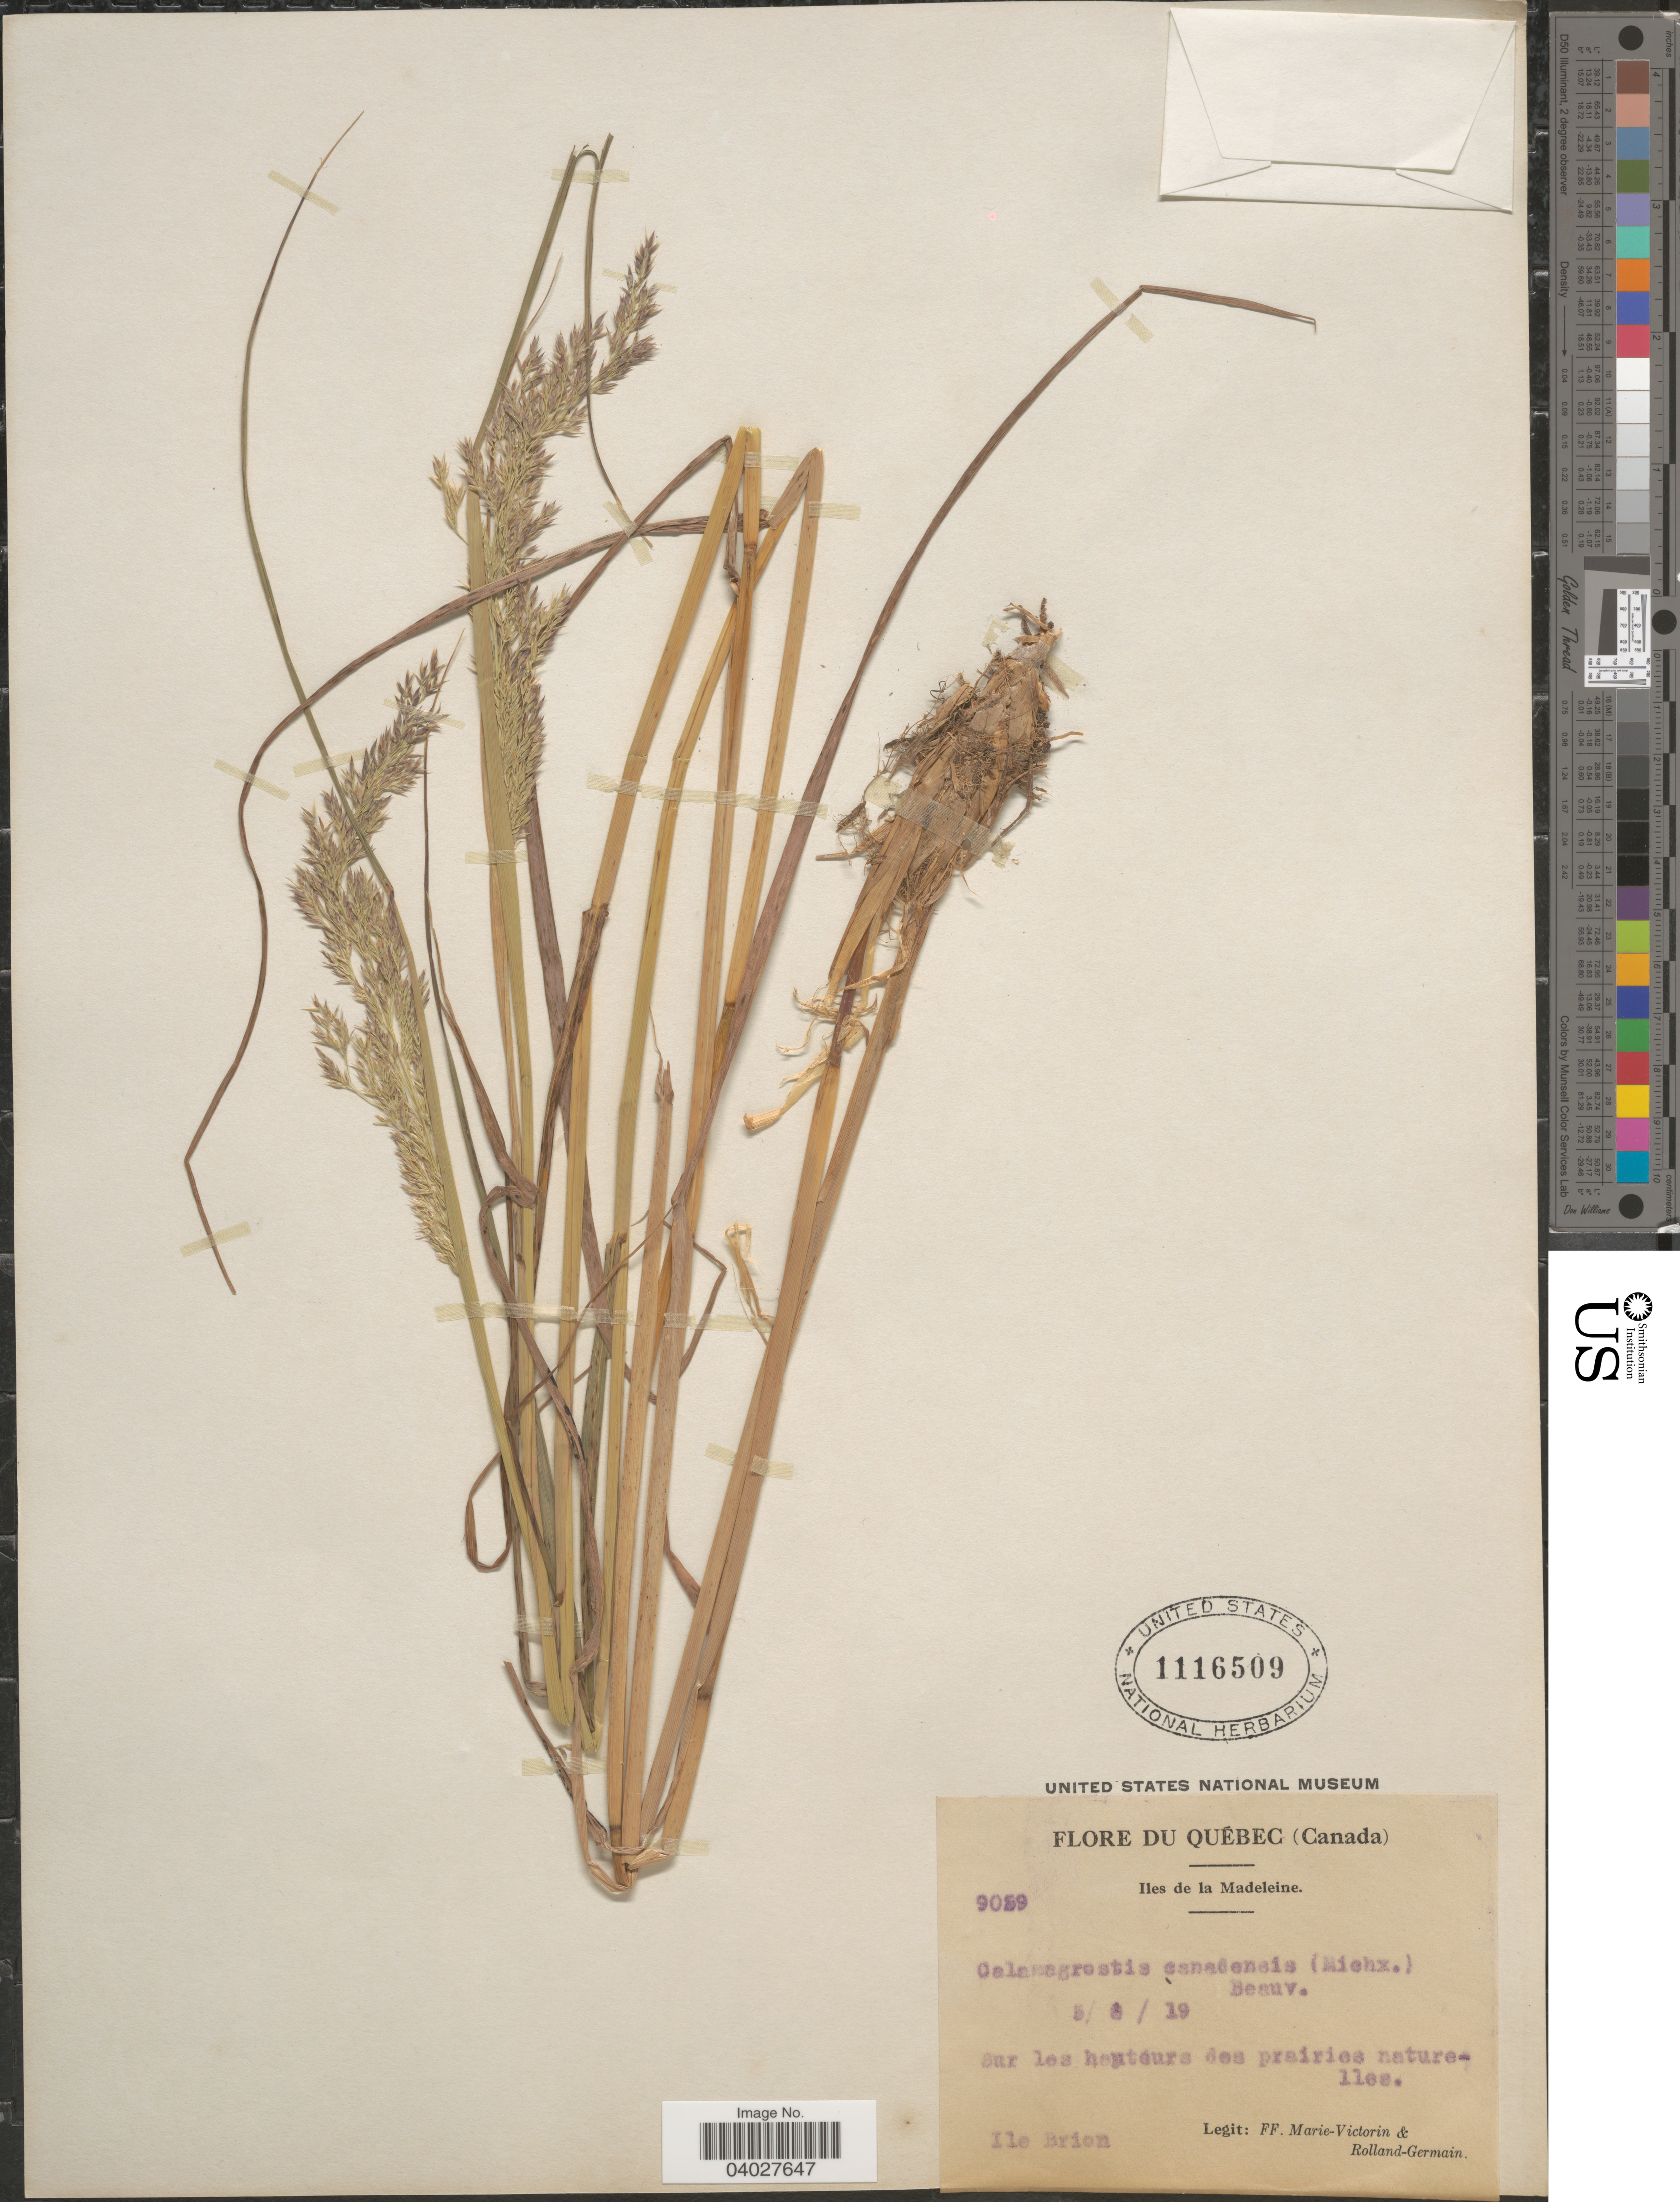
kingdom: Plantae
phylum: Tracheophyta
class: Liliopsida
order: Poales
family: Poaceae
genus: Calamagrostis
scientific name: Calamagrostis canadensis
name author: (Michx.) P. Beauv.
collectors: F. Marie-Victorin & Rolland-Germain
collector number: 9059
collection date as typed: Transcribed d/m/y: 5/8/19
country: Canada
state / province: Quebec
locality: Iles de la Madeleine. Ile Brion.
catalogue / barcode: US 1116509